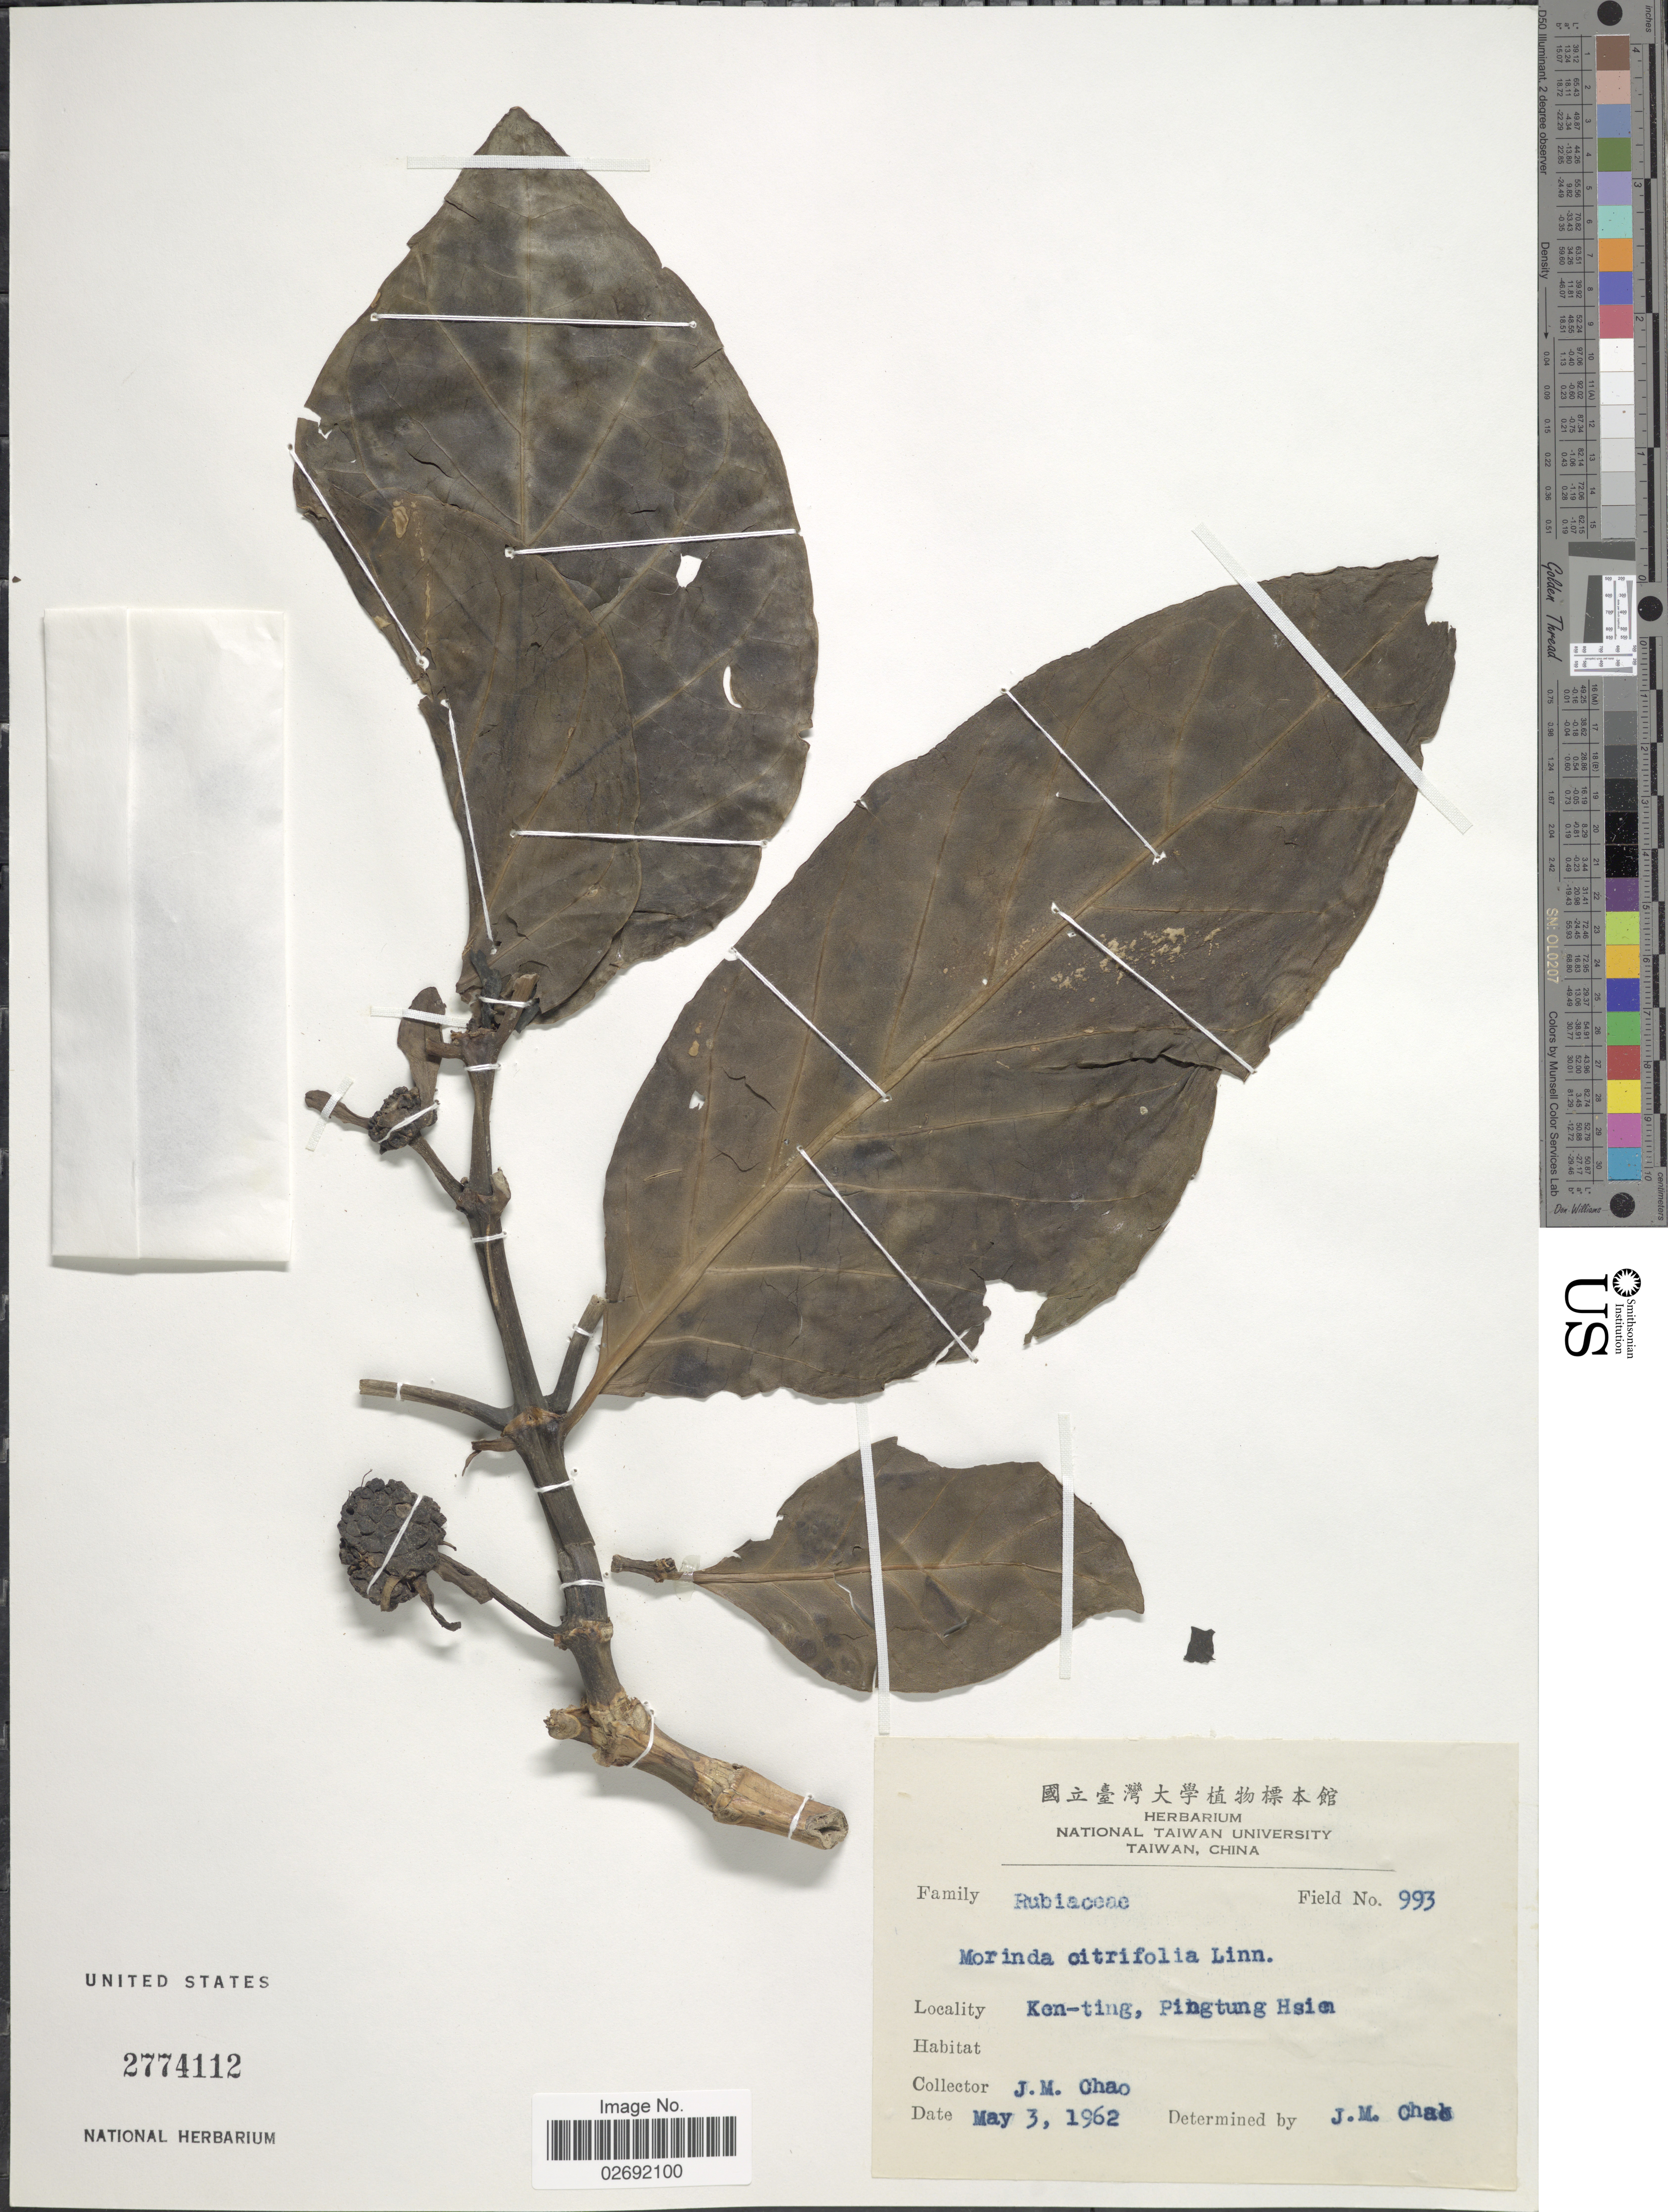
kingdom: Plantae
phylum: Tracheophyta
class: Magnoliopsida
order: Gentianales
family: Rubiaceae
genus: Morinda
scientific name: Morinda citrifolia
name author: L.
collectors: J. Chao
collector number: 993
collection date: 1962-05-03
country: Taiwan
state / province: Pingtung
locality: Ken-Ting, Pingtung Hsien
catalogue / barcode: US 2774112